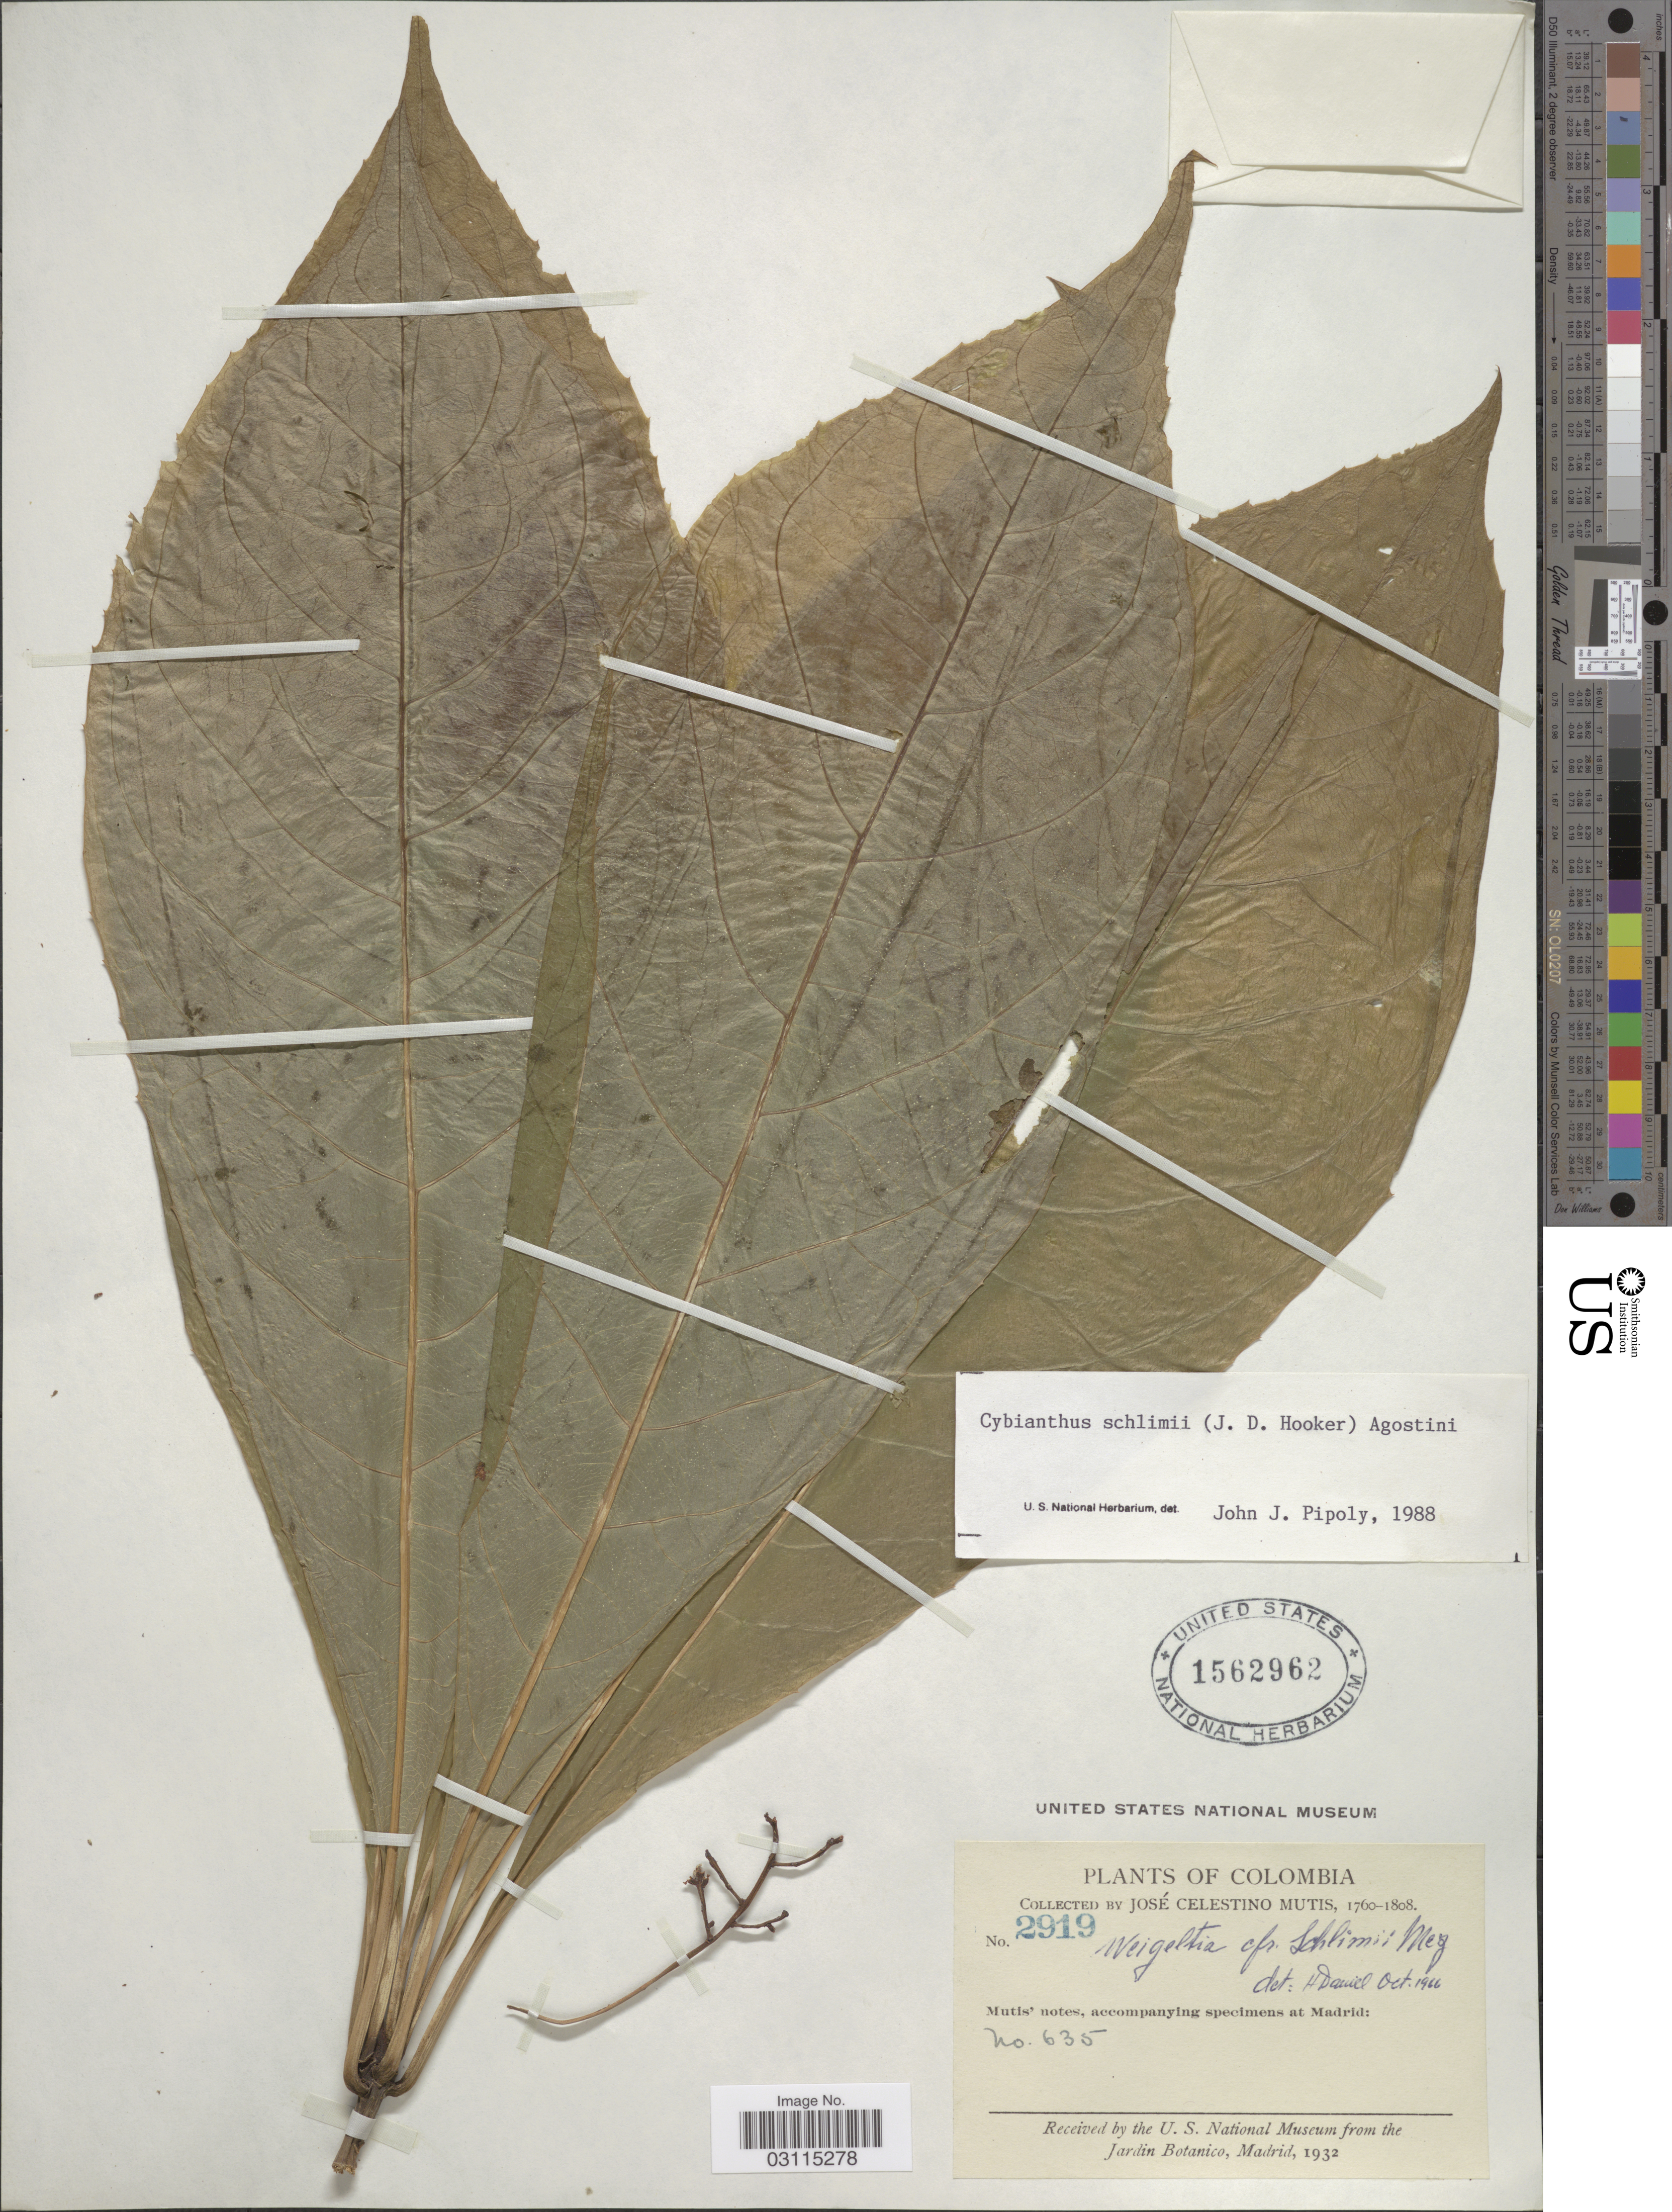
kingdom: Plantae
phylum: Tracheophyta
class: Magnoliopsida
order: Ericales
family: Primulaceae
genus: Cybianthus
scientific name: Cybianthus schlimii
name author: (Hook. f.) G. Agostini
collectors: J. C. B. Mutis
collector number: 2919/635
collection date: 1760/1808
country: Colombia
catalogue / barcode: US 1562962